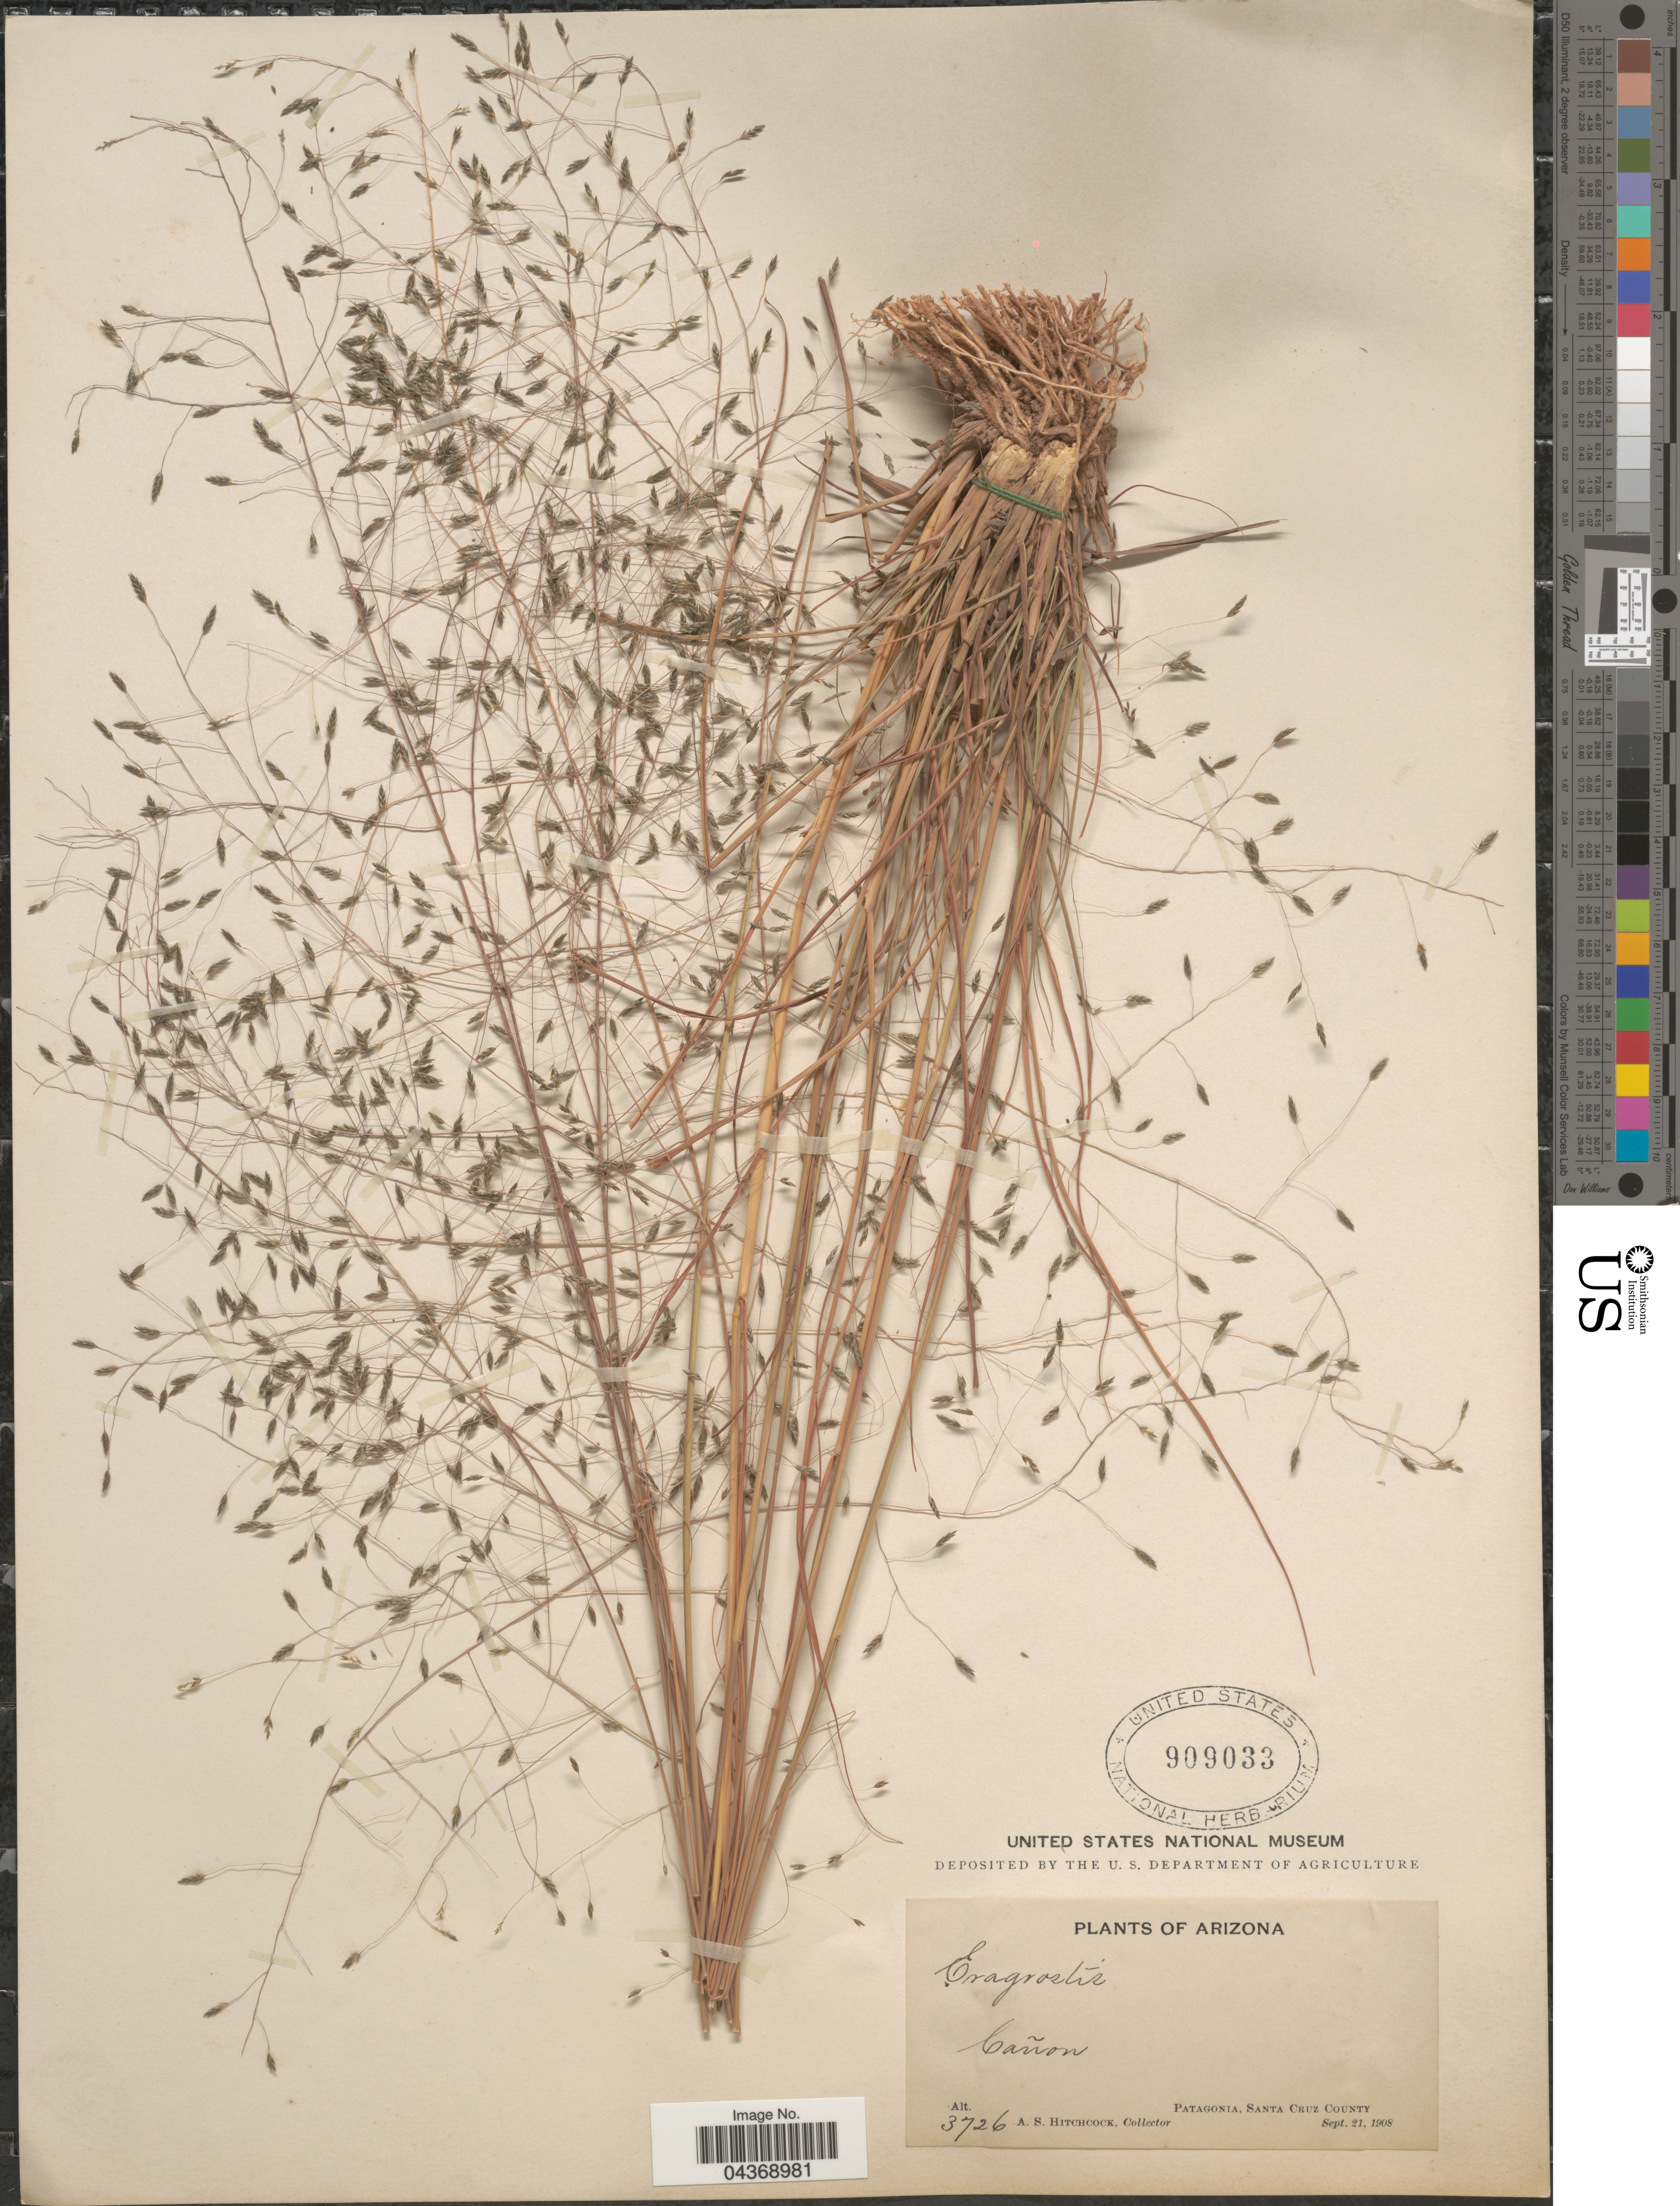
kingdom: Plantae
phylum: Tracheophyta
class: Liliopsida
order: Poales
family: Poaceae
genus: Eragrostis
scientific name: Eragrostis intermedia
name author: Hitchc.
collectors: A. S. Hitchcock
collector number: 3726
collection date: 1908-09-21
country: United States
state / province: Arizona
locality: Cañon. Patagonia, Santa Cruz County.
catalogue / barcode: US 909033